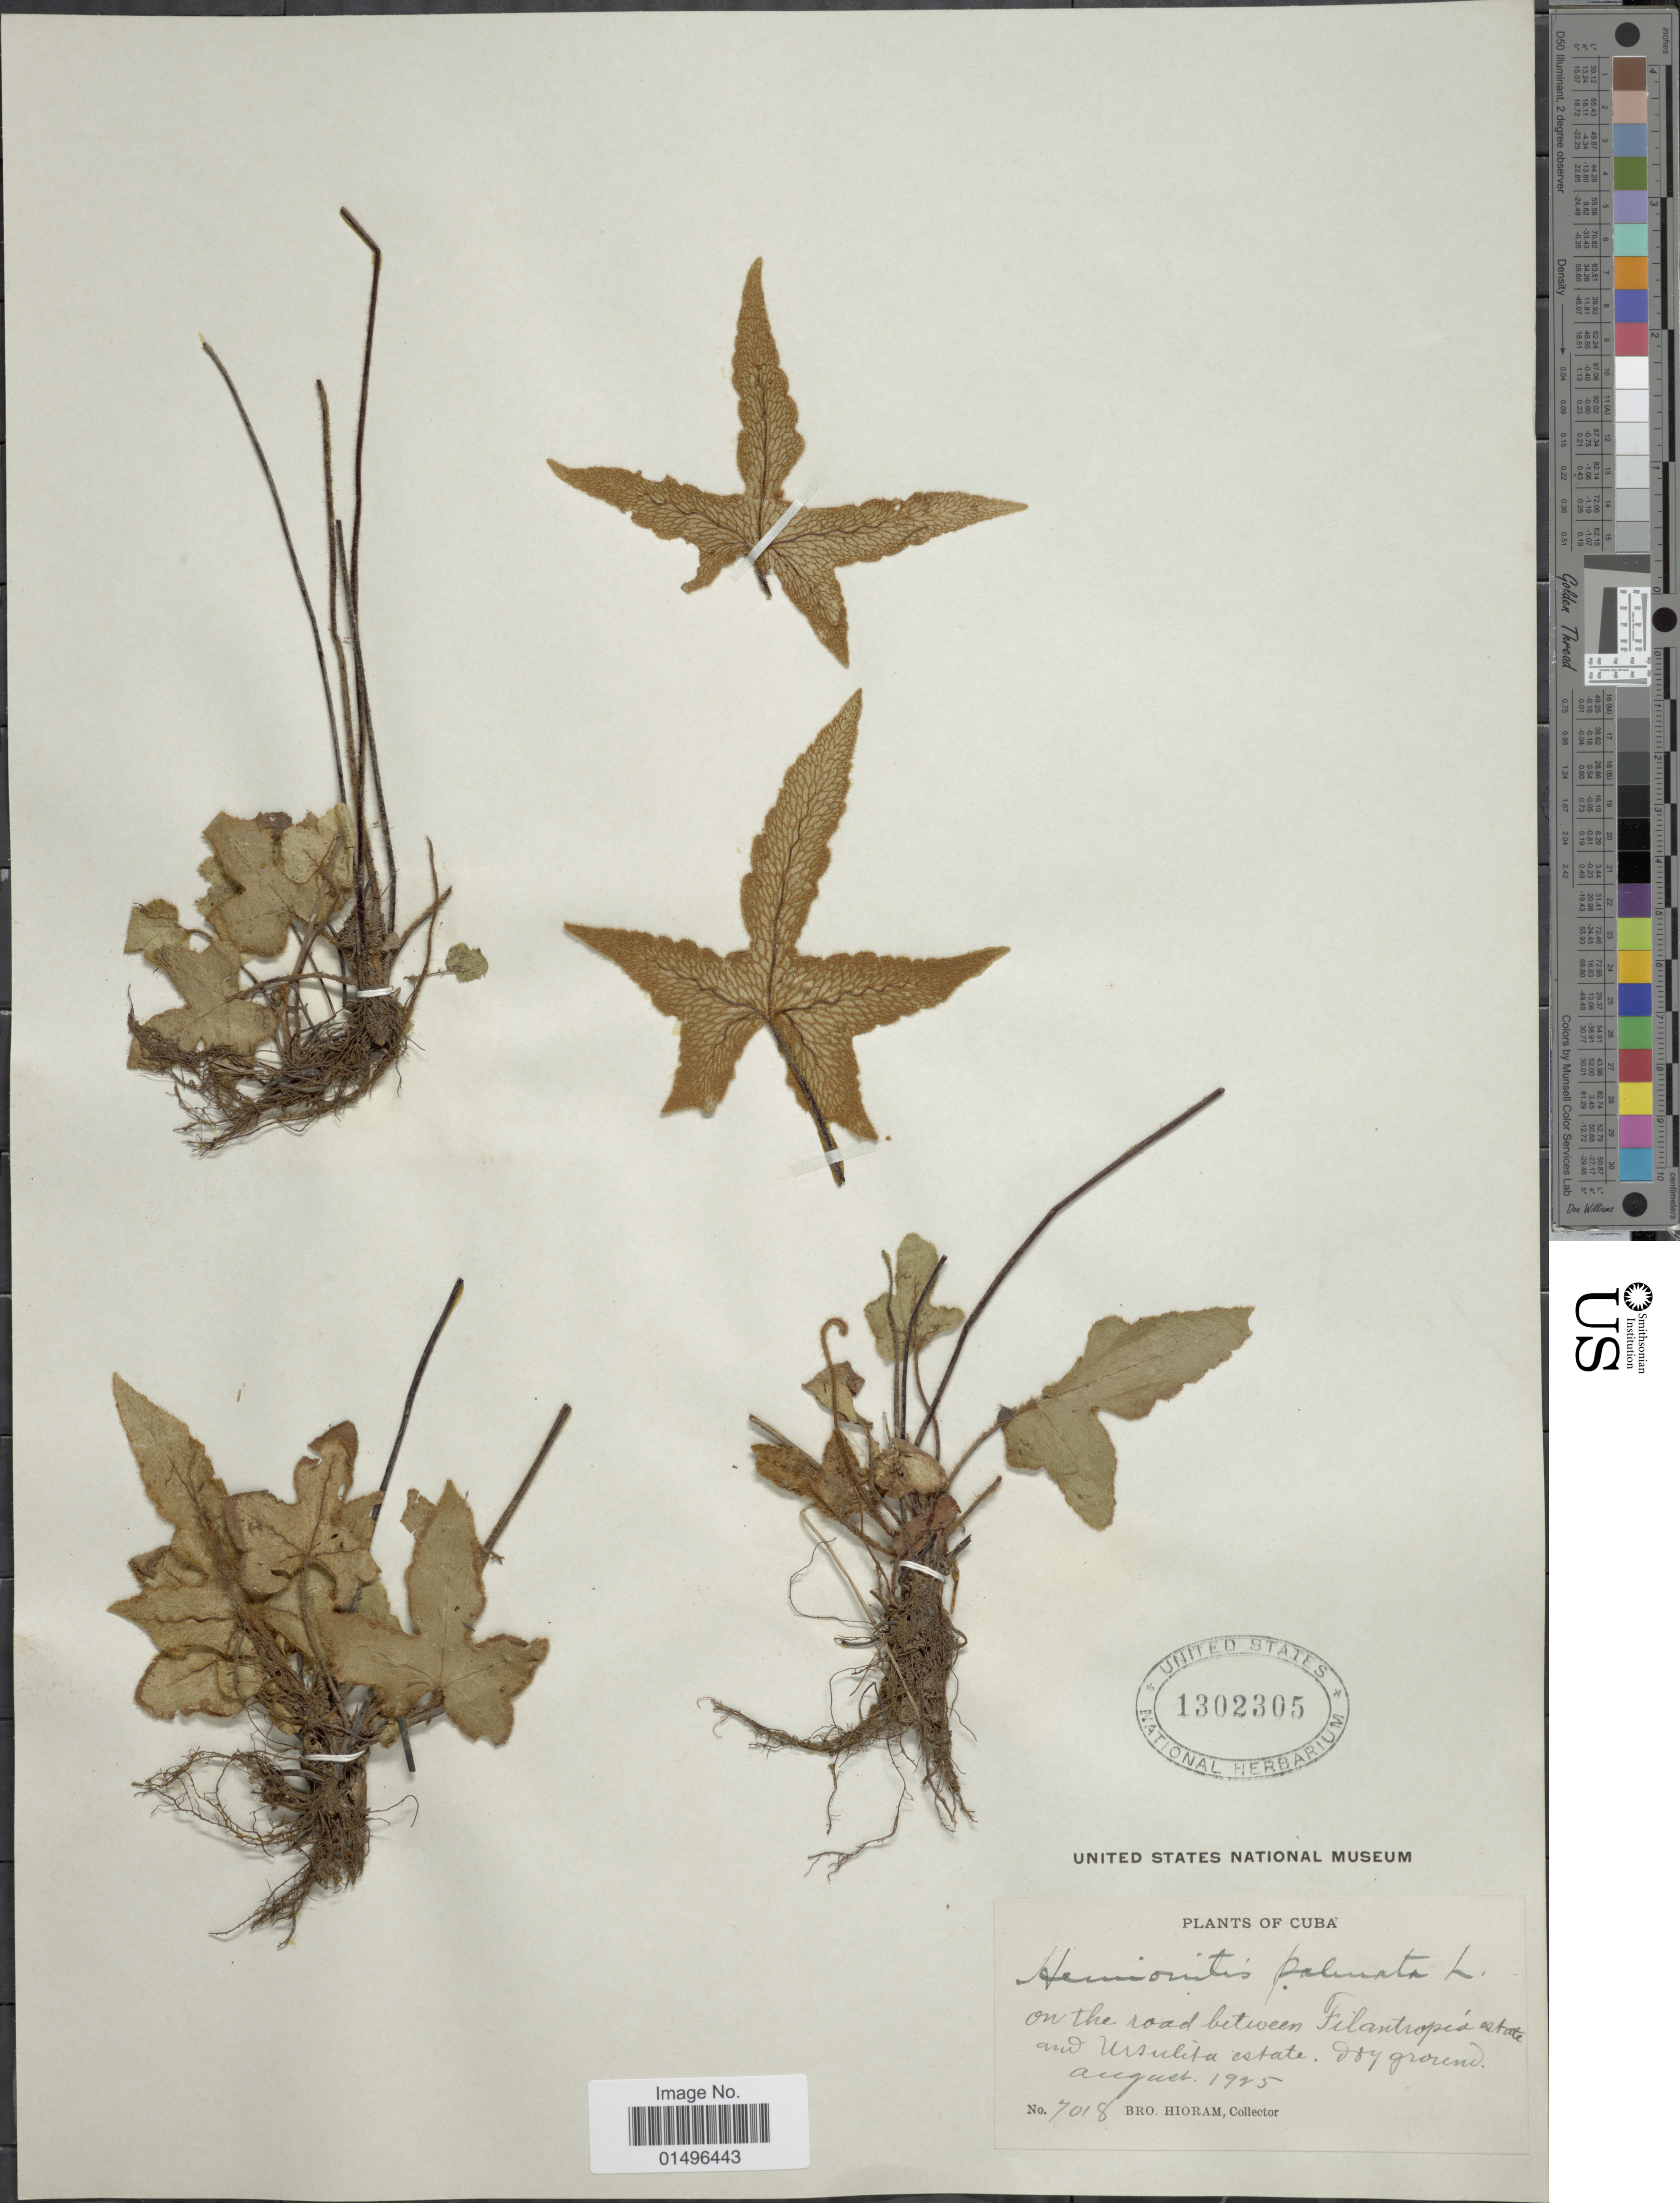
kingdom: Plantae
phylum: Tracheophyta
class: Polypodiopsida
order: Polypodiales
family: Pteridaceae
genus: Hemionitis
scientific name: Hemionitis palmata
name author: L.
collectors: Bro. Hioram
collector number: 7018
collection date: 1925-08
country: Cuba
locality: Cuba, on the road between Filantropia estate and Uisulita estate. [interpreted]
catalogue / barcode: US 1302305